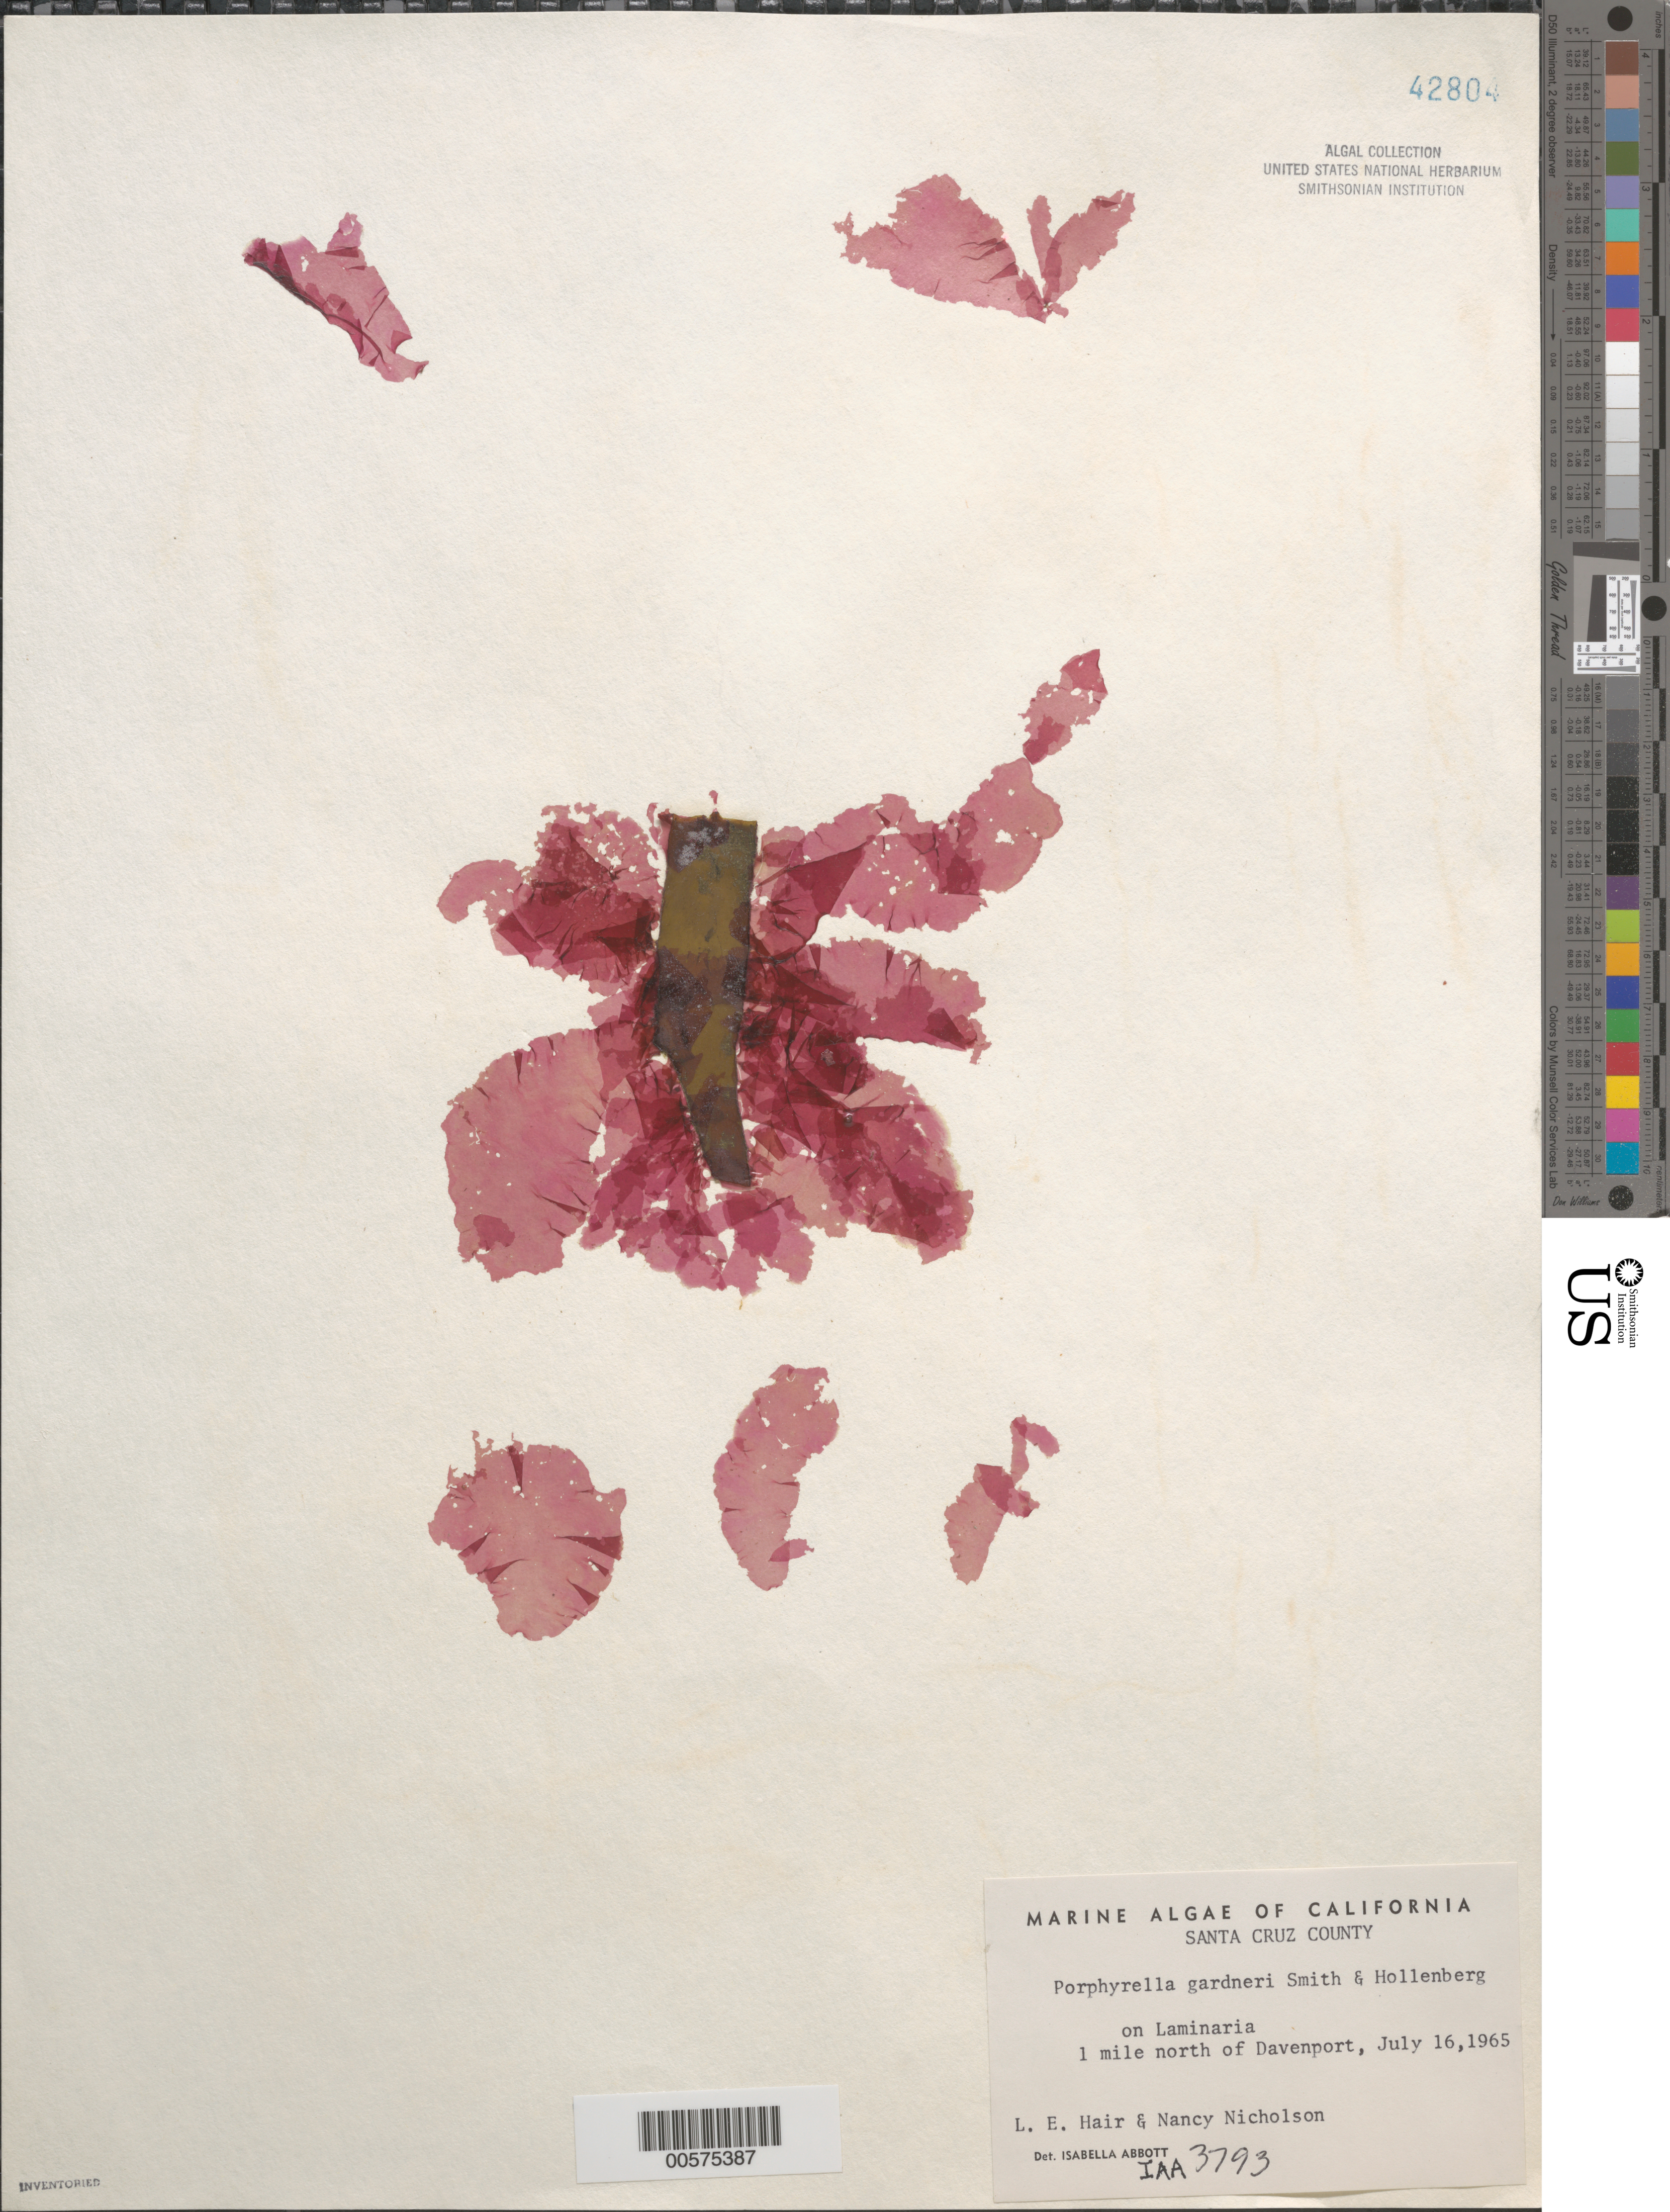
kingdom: Plantae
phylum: Rhodophyta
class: Bangiophyceae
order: Bangiales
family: Bangiaceae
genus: Pyropia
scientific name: Pyropia gardneri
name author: (G.M. Sm. & Hollenb.) S.C. Lindstrom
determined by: Algae name updating Project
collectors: L. Hair & N. Nicholson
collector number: IAA 3793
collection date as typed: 16 Jul 1965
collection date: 1965-07-16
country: United States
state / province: California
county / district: Santa Cruz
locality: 1 mile north of Davenport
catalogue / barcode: US 42804